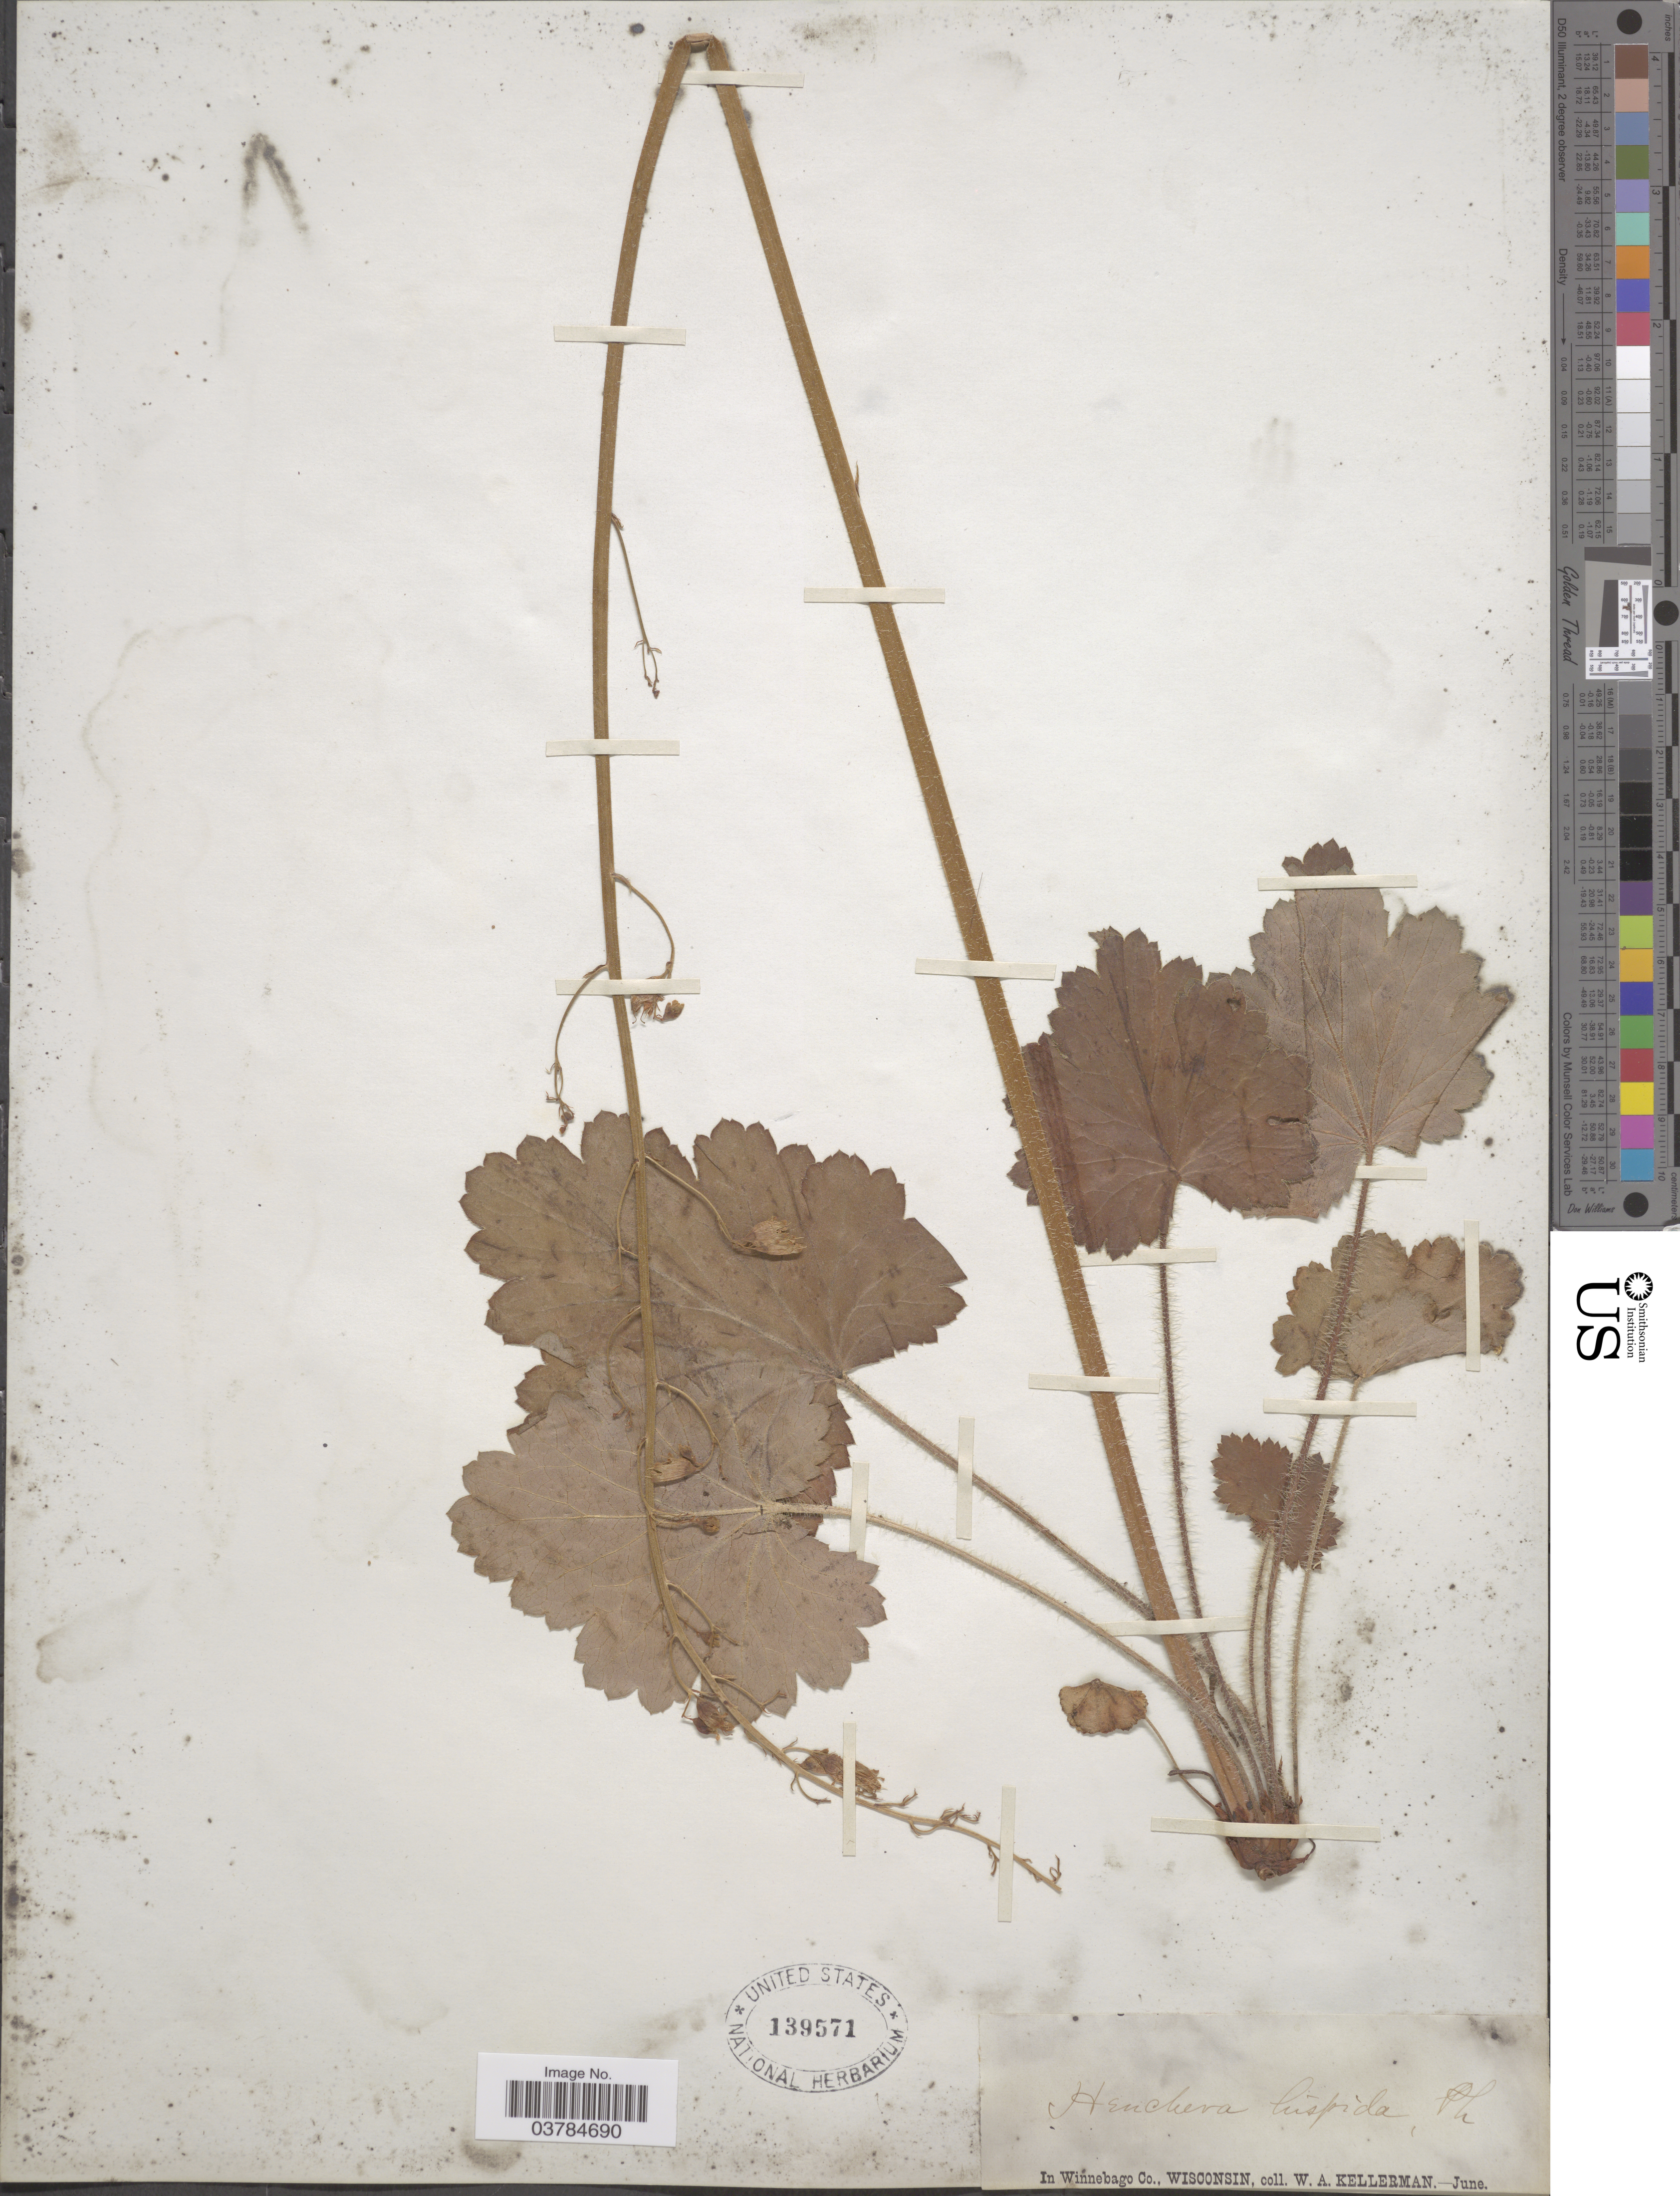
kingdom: Plantae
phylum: Tracheophyta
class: Magnoliopsida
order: Saxifragales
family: Saxifragaceae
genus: Heuchera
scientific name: Heuchera hispida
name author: Pursh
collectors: W. Kellerman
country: United States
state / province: Wisconsin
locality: In Winnebago Co.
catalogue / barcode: US 139571